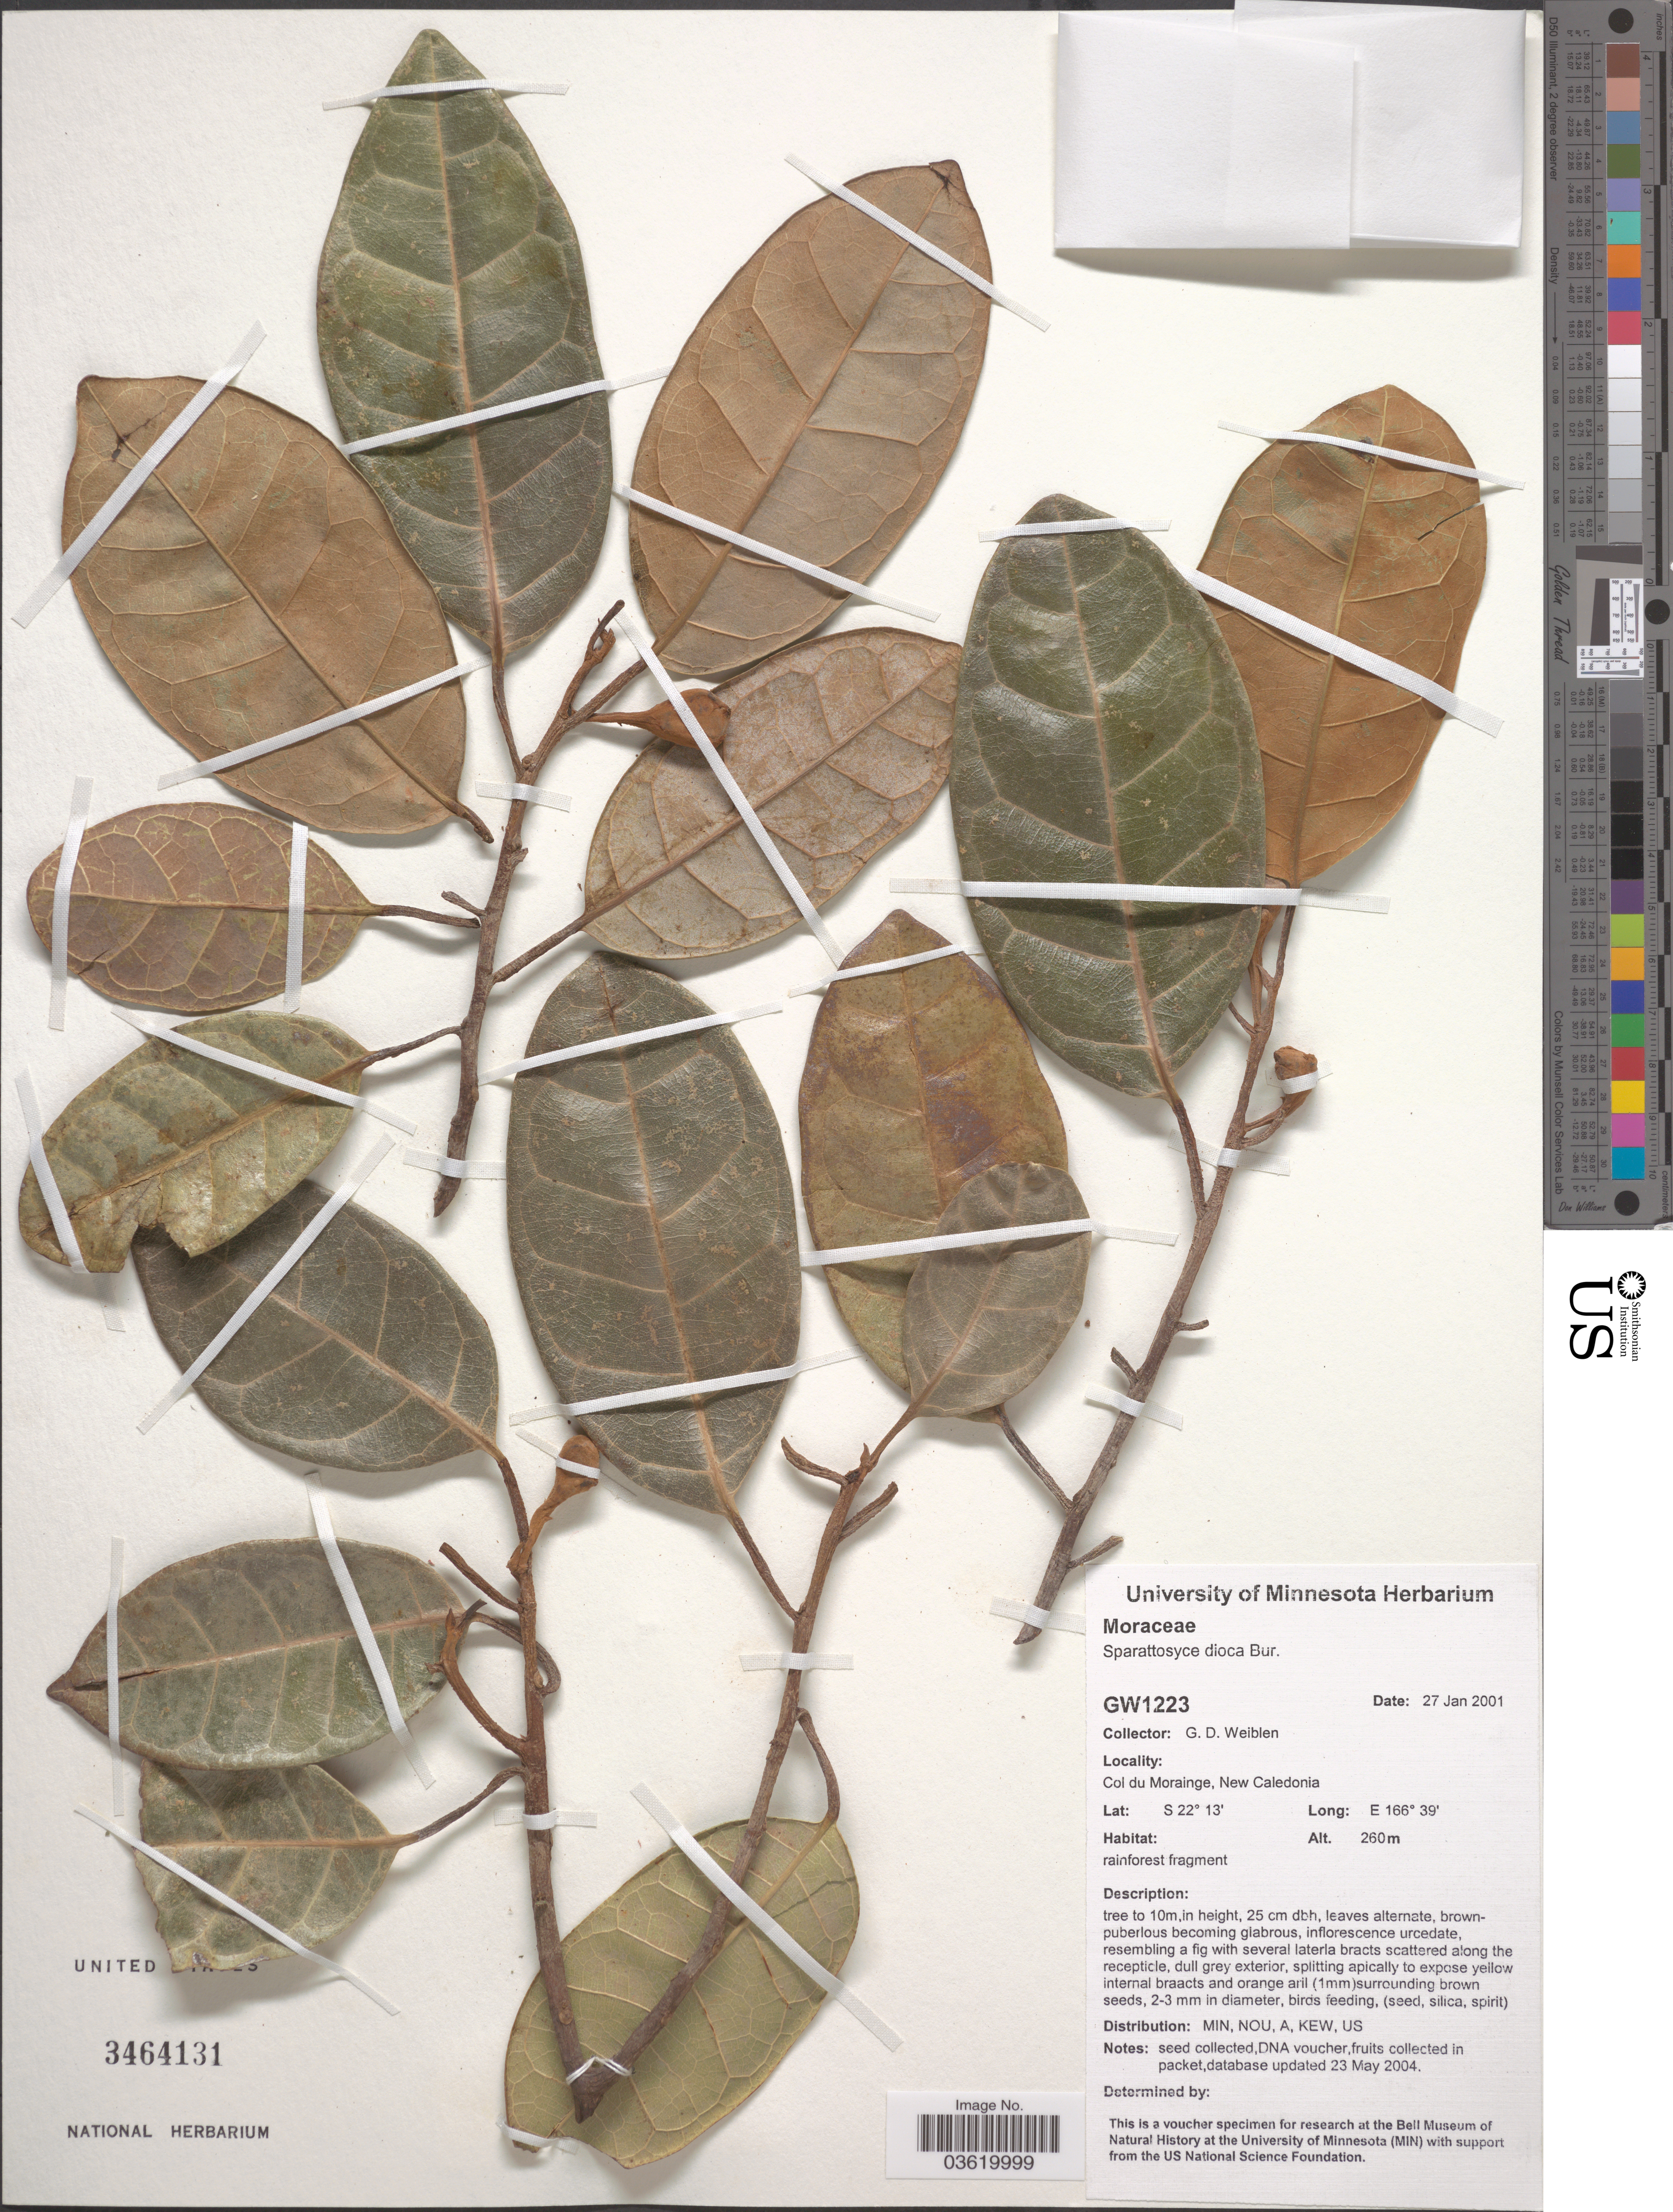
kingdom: Plantae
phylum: Tracheophyta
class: Magnoliopsida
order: Rosales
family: Moraceae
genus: Sparattosyce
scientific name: Sparattosyce dioica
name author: Bureau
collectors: G. D. Weiblen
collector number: GW1223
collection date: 2001-01-27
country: New Caledonia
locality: Col du Morainge.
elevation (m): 260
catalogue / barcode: US 3464131